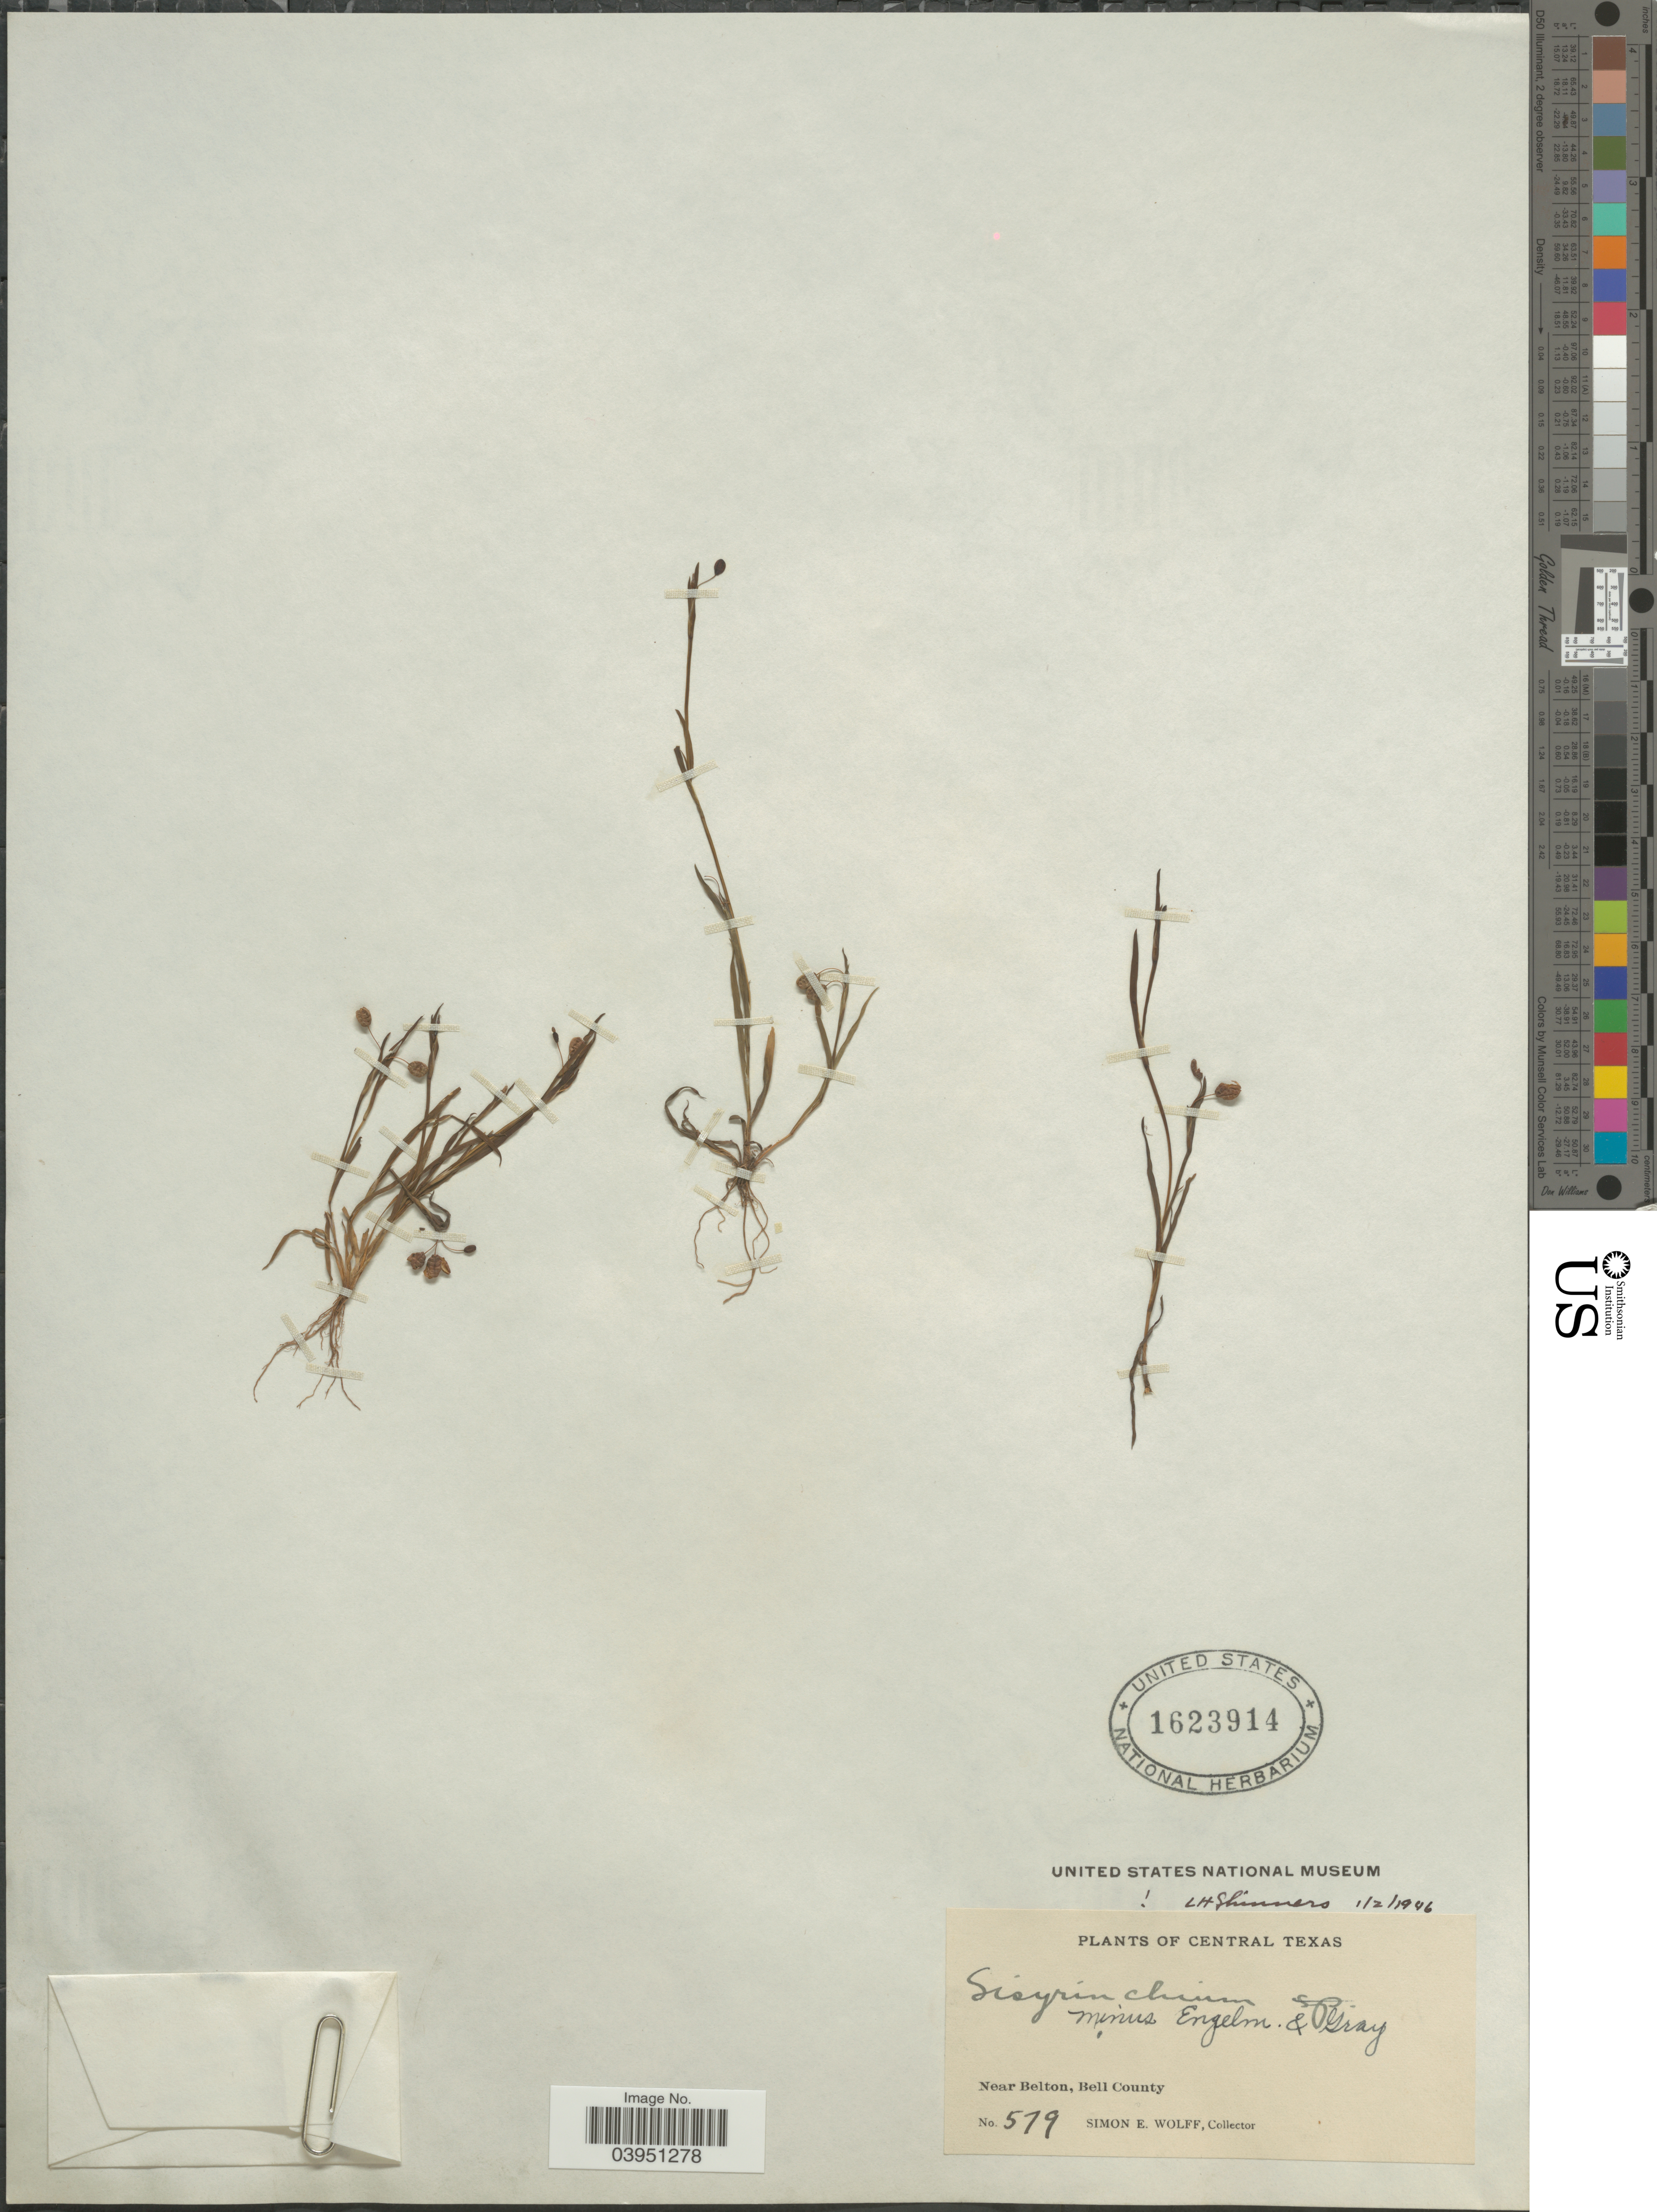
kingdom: Plantae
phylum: Tracheophyta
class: Liliopsida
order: Asparagales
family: Iridaceae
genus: Sisyrinchium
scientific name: Sisyrinchium minus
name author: Engelm. & A. Gray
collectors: S. E. Wolff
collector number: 579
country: United States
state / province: Texas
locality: Central Texas. Near Belton, Bell County.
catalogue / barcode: US 1623914